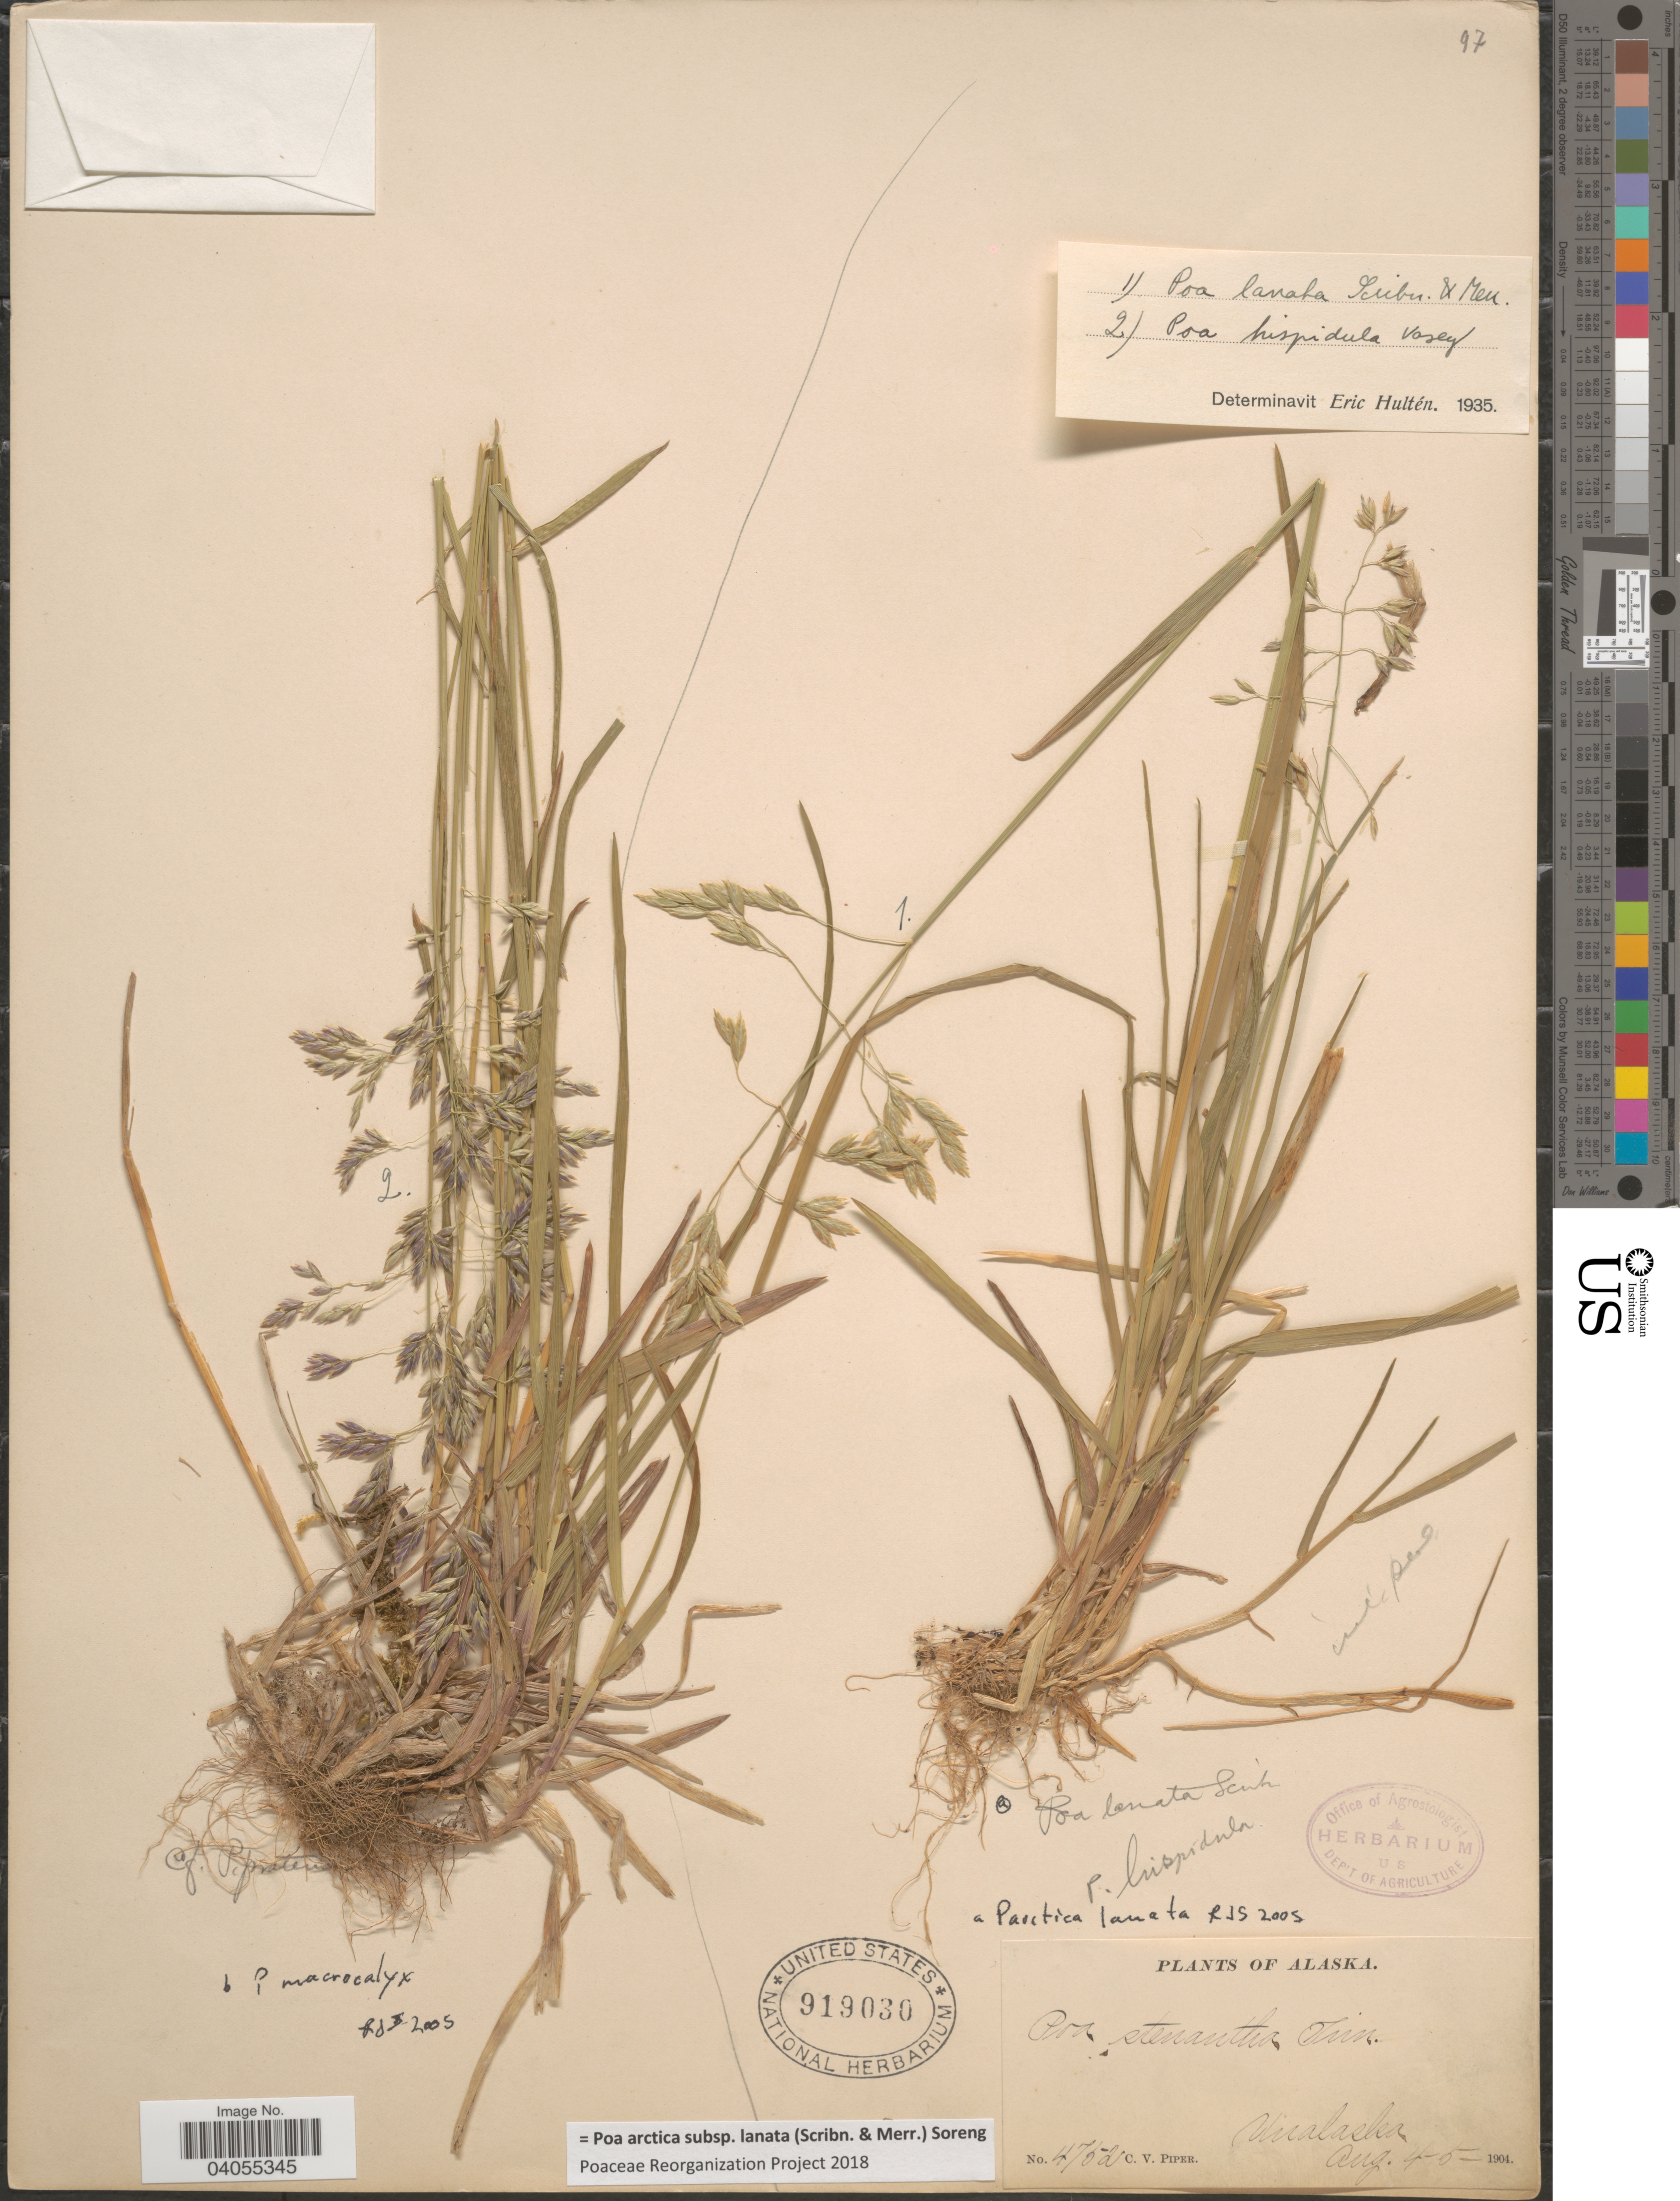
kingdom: Plantae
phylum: Tracheophyta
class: Liliopsida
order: Poales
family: Poaceae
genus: Poa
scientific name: Poa arctica subsp. lanata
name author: (Scribn. & Merr.) Soreng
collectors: C. V. Piper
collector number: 4752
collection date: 1904-08-04/1904-08-05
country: United States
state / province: Alaska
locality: Unalaska.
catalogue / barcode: US 919030